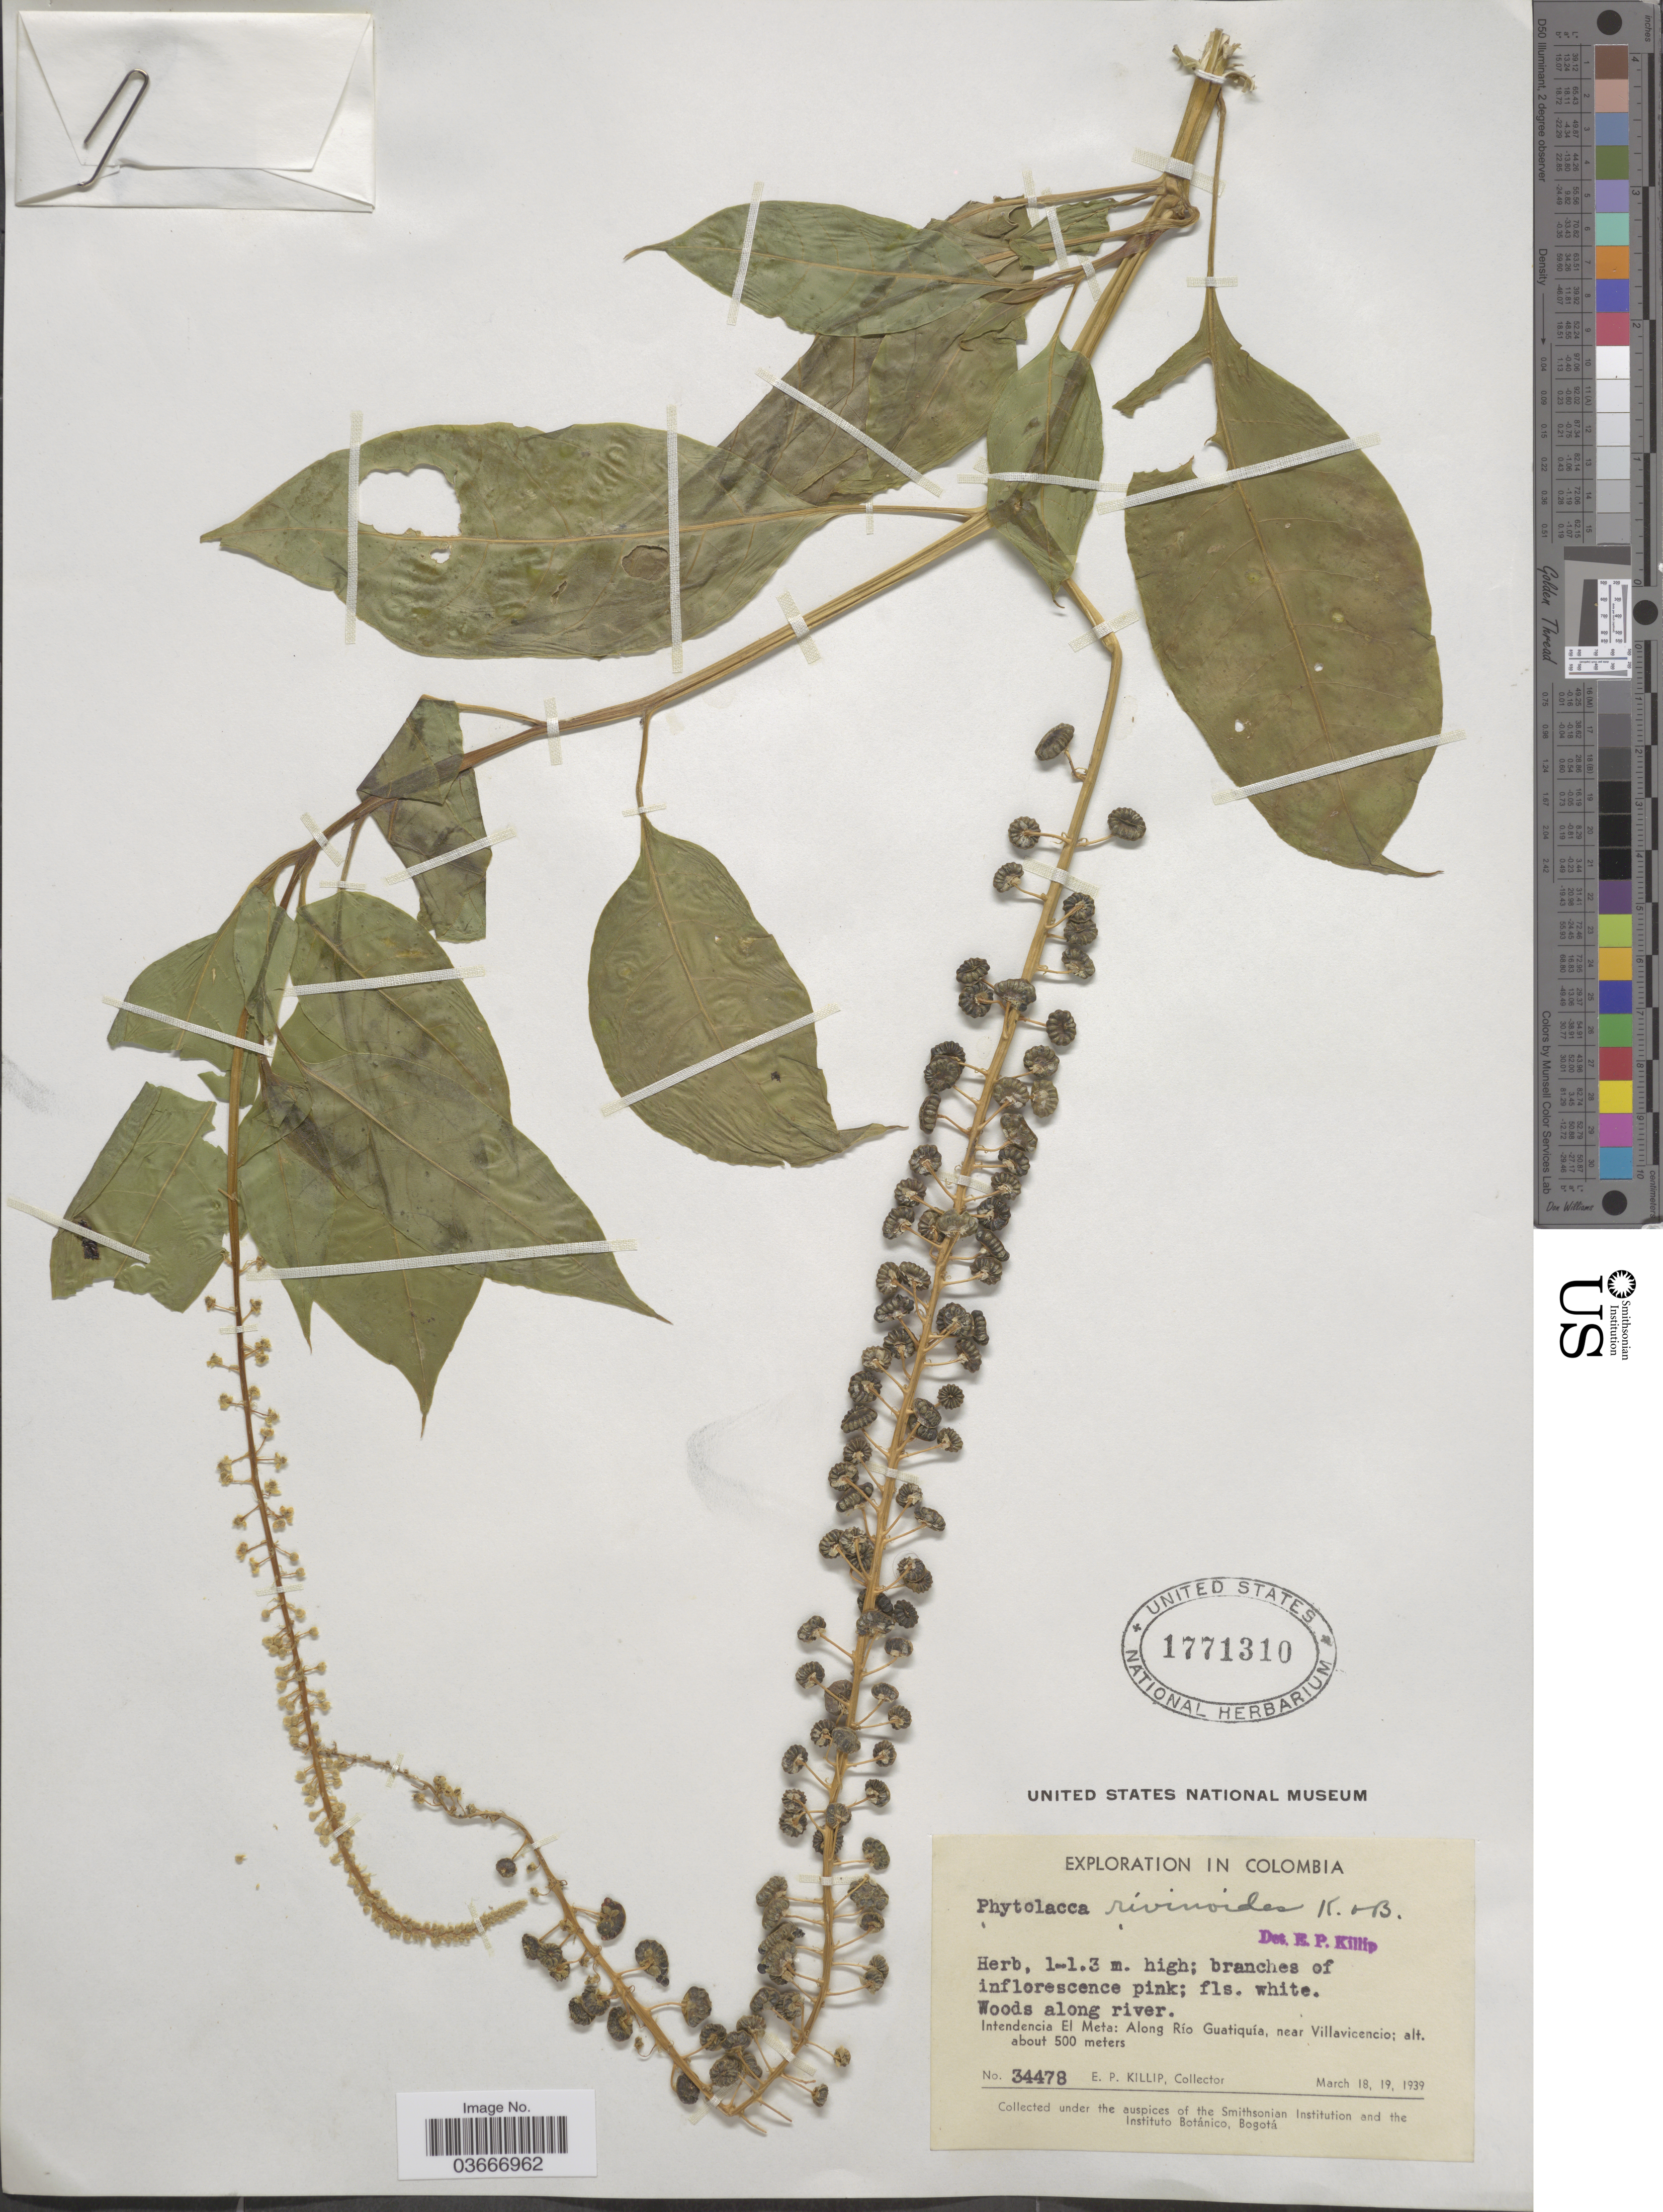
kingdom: Plantae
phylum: Tracheophyta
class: Magnoliopsida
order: Caryophyllales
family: Phytolaccaceae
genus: Phytolacca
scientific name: Phytolacca rivinoides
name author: Kunth & C.D. Bouché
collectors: E. P. Killip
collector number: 34478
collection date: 1939-03-18/1939-03-19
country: Colombia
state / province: Meta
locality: Intendencia El Meta: Along Río Guatiquía, near Villavicencio.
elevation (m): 500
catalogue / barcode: US 1771310